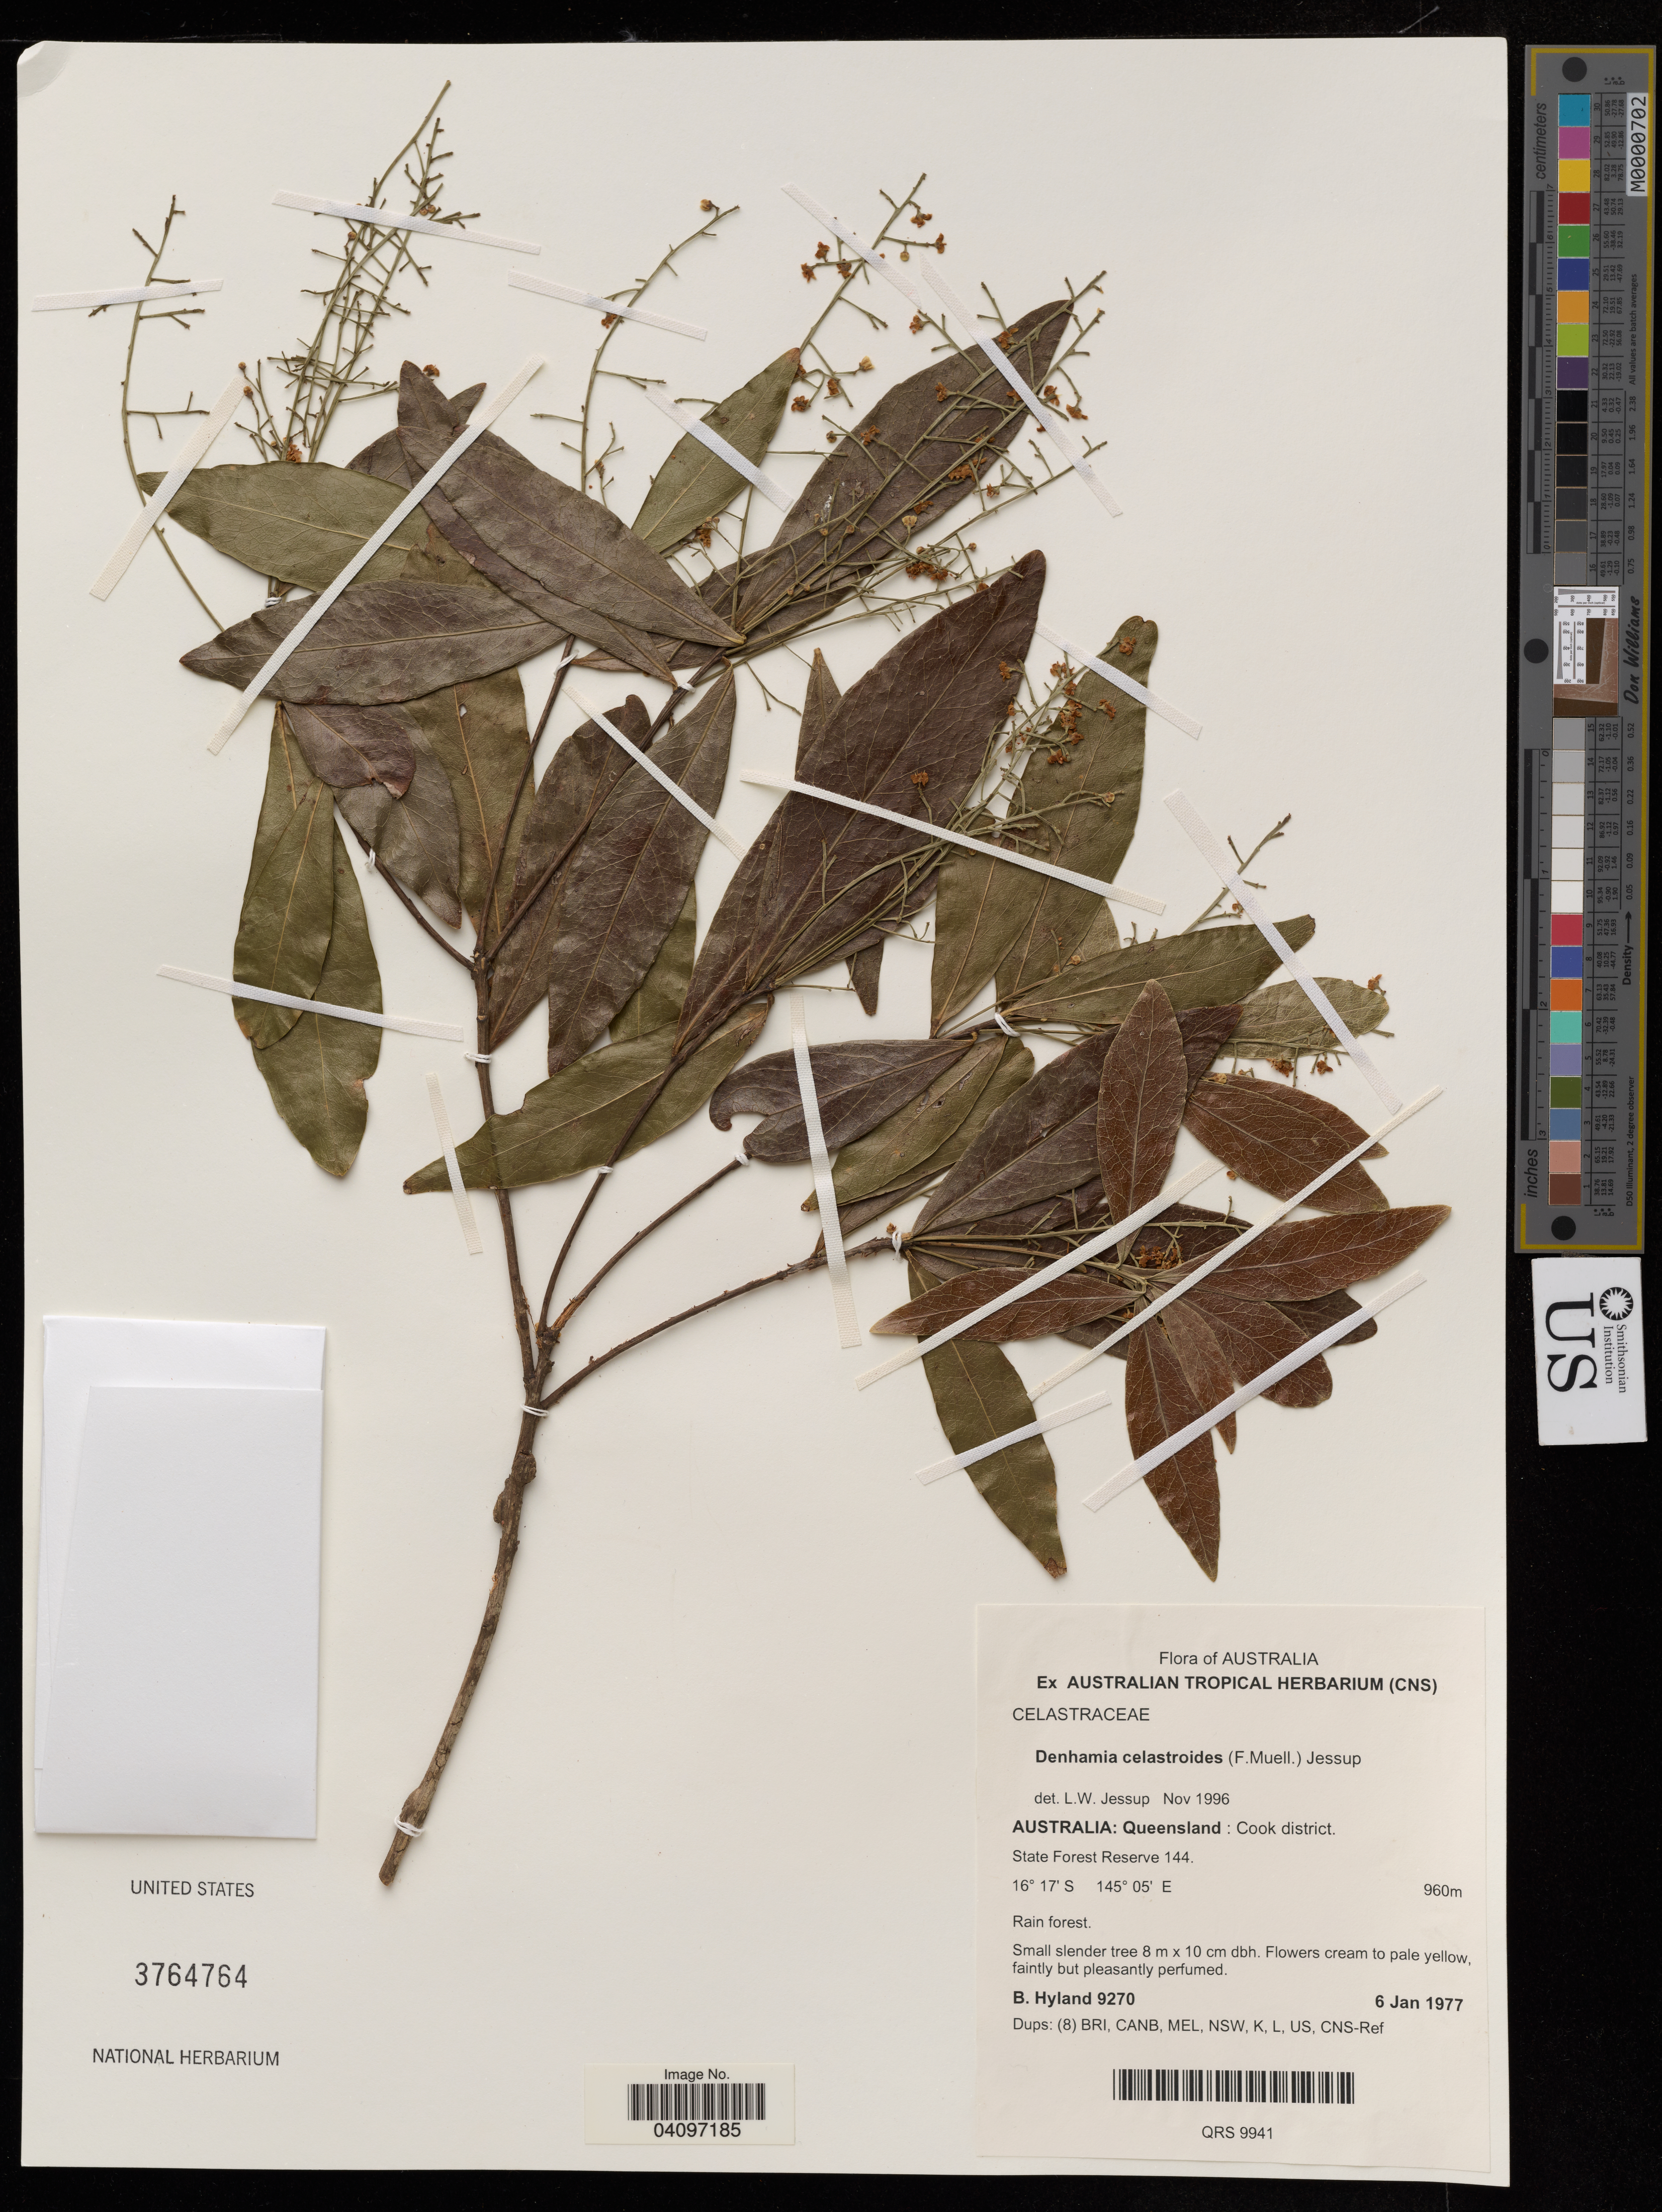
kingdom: Plantae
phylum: Tracheophyta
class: Magnoliopsida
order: Celastrales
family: Celastraceae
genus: Denhamia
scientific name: Denhamia celastroides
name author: (F. Muell.) Jessup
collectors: B. P. Hyland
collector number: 9270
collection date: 1977-01-06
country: Australia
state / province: Queensland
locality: Cook district. State Forest Reserve 144.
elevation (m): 960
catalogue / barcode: US 3764764